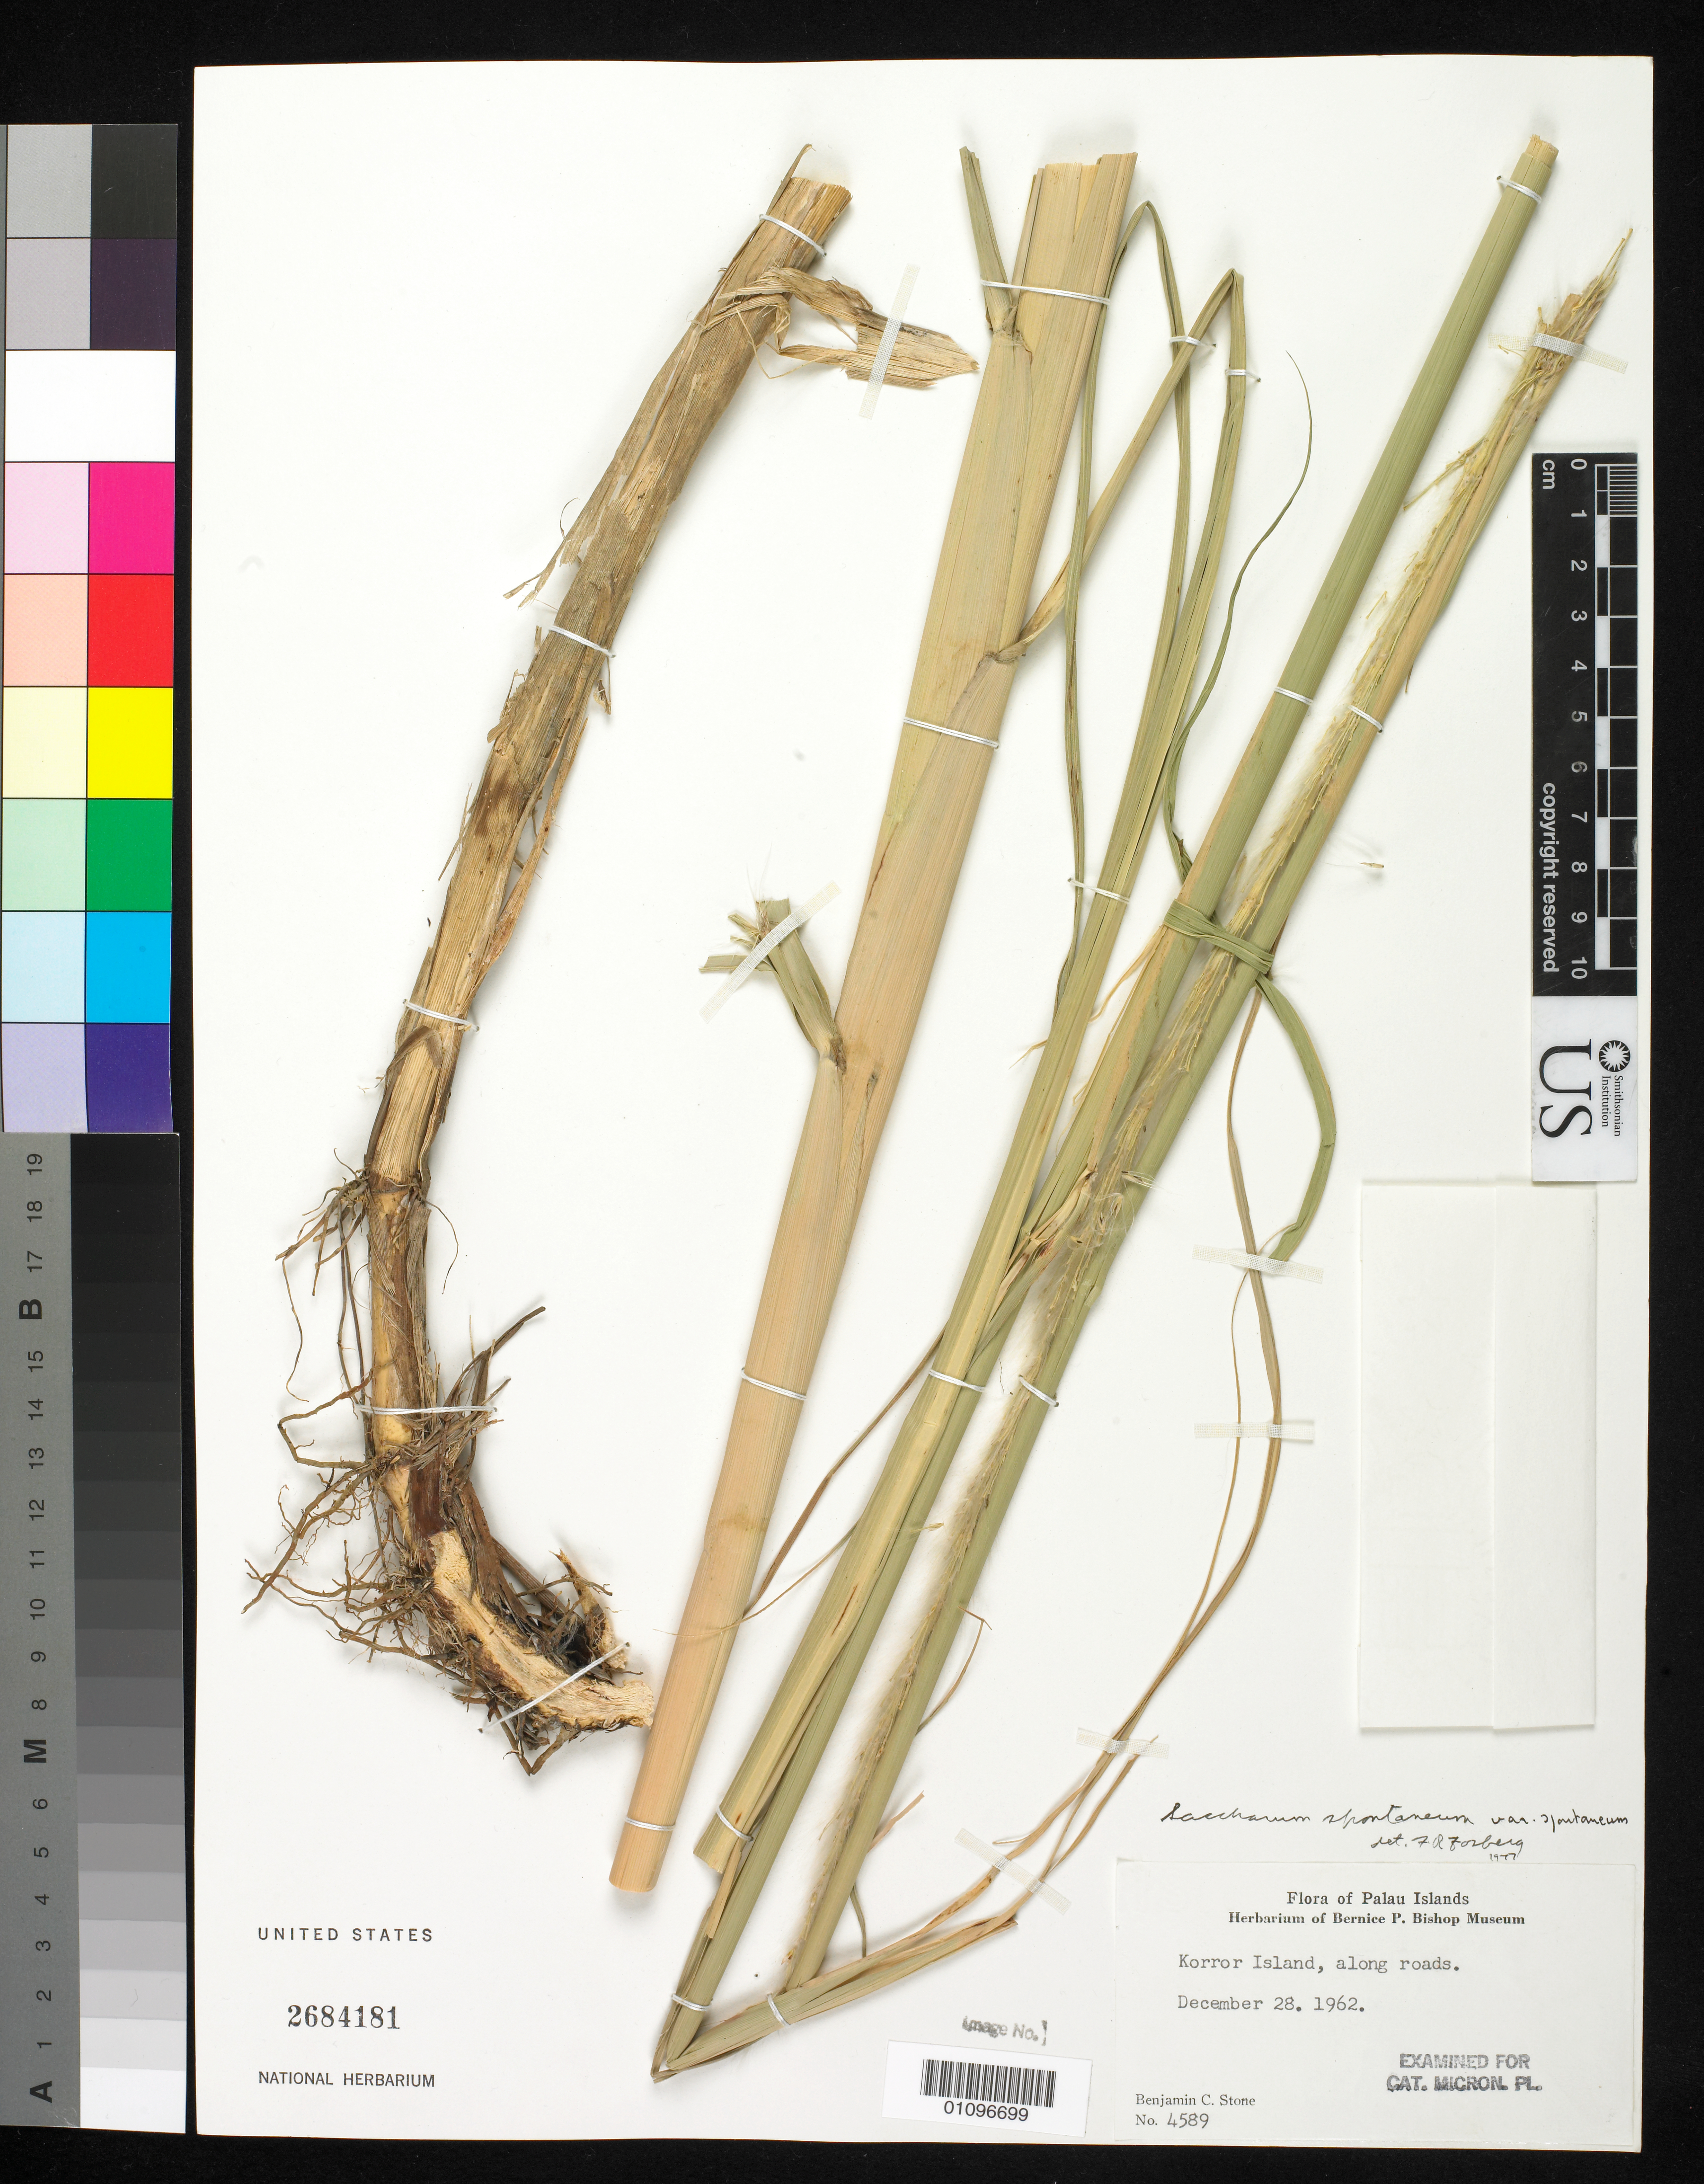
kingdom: Plantae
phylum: Tracheophyta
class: Liliopsida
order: Poales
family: Poaceae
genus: Saccharum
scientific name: Saccharum spontaneum var. spontaneum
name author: L.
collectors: B. C. Stone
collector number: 4589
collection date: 1962-12-28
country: Palau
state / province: Koror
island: Oreor (Koror)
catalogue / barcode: US 2684181